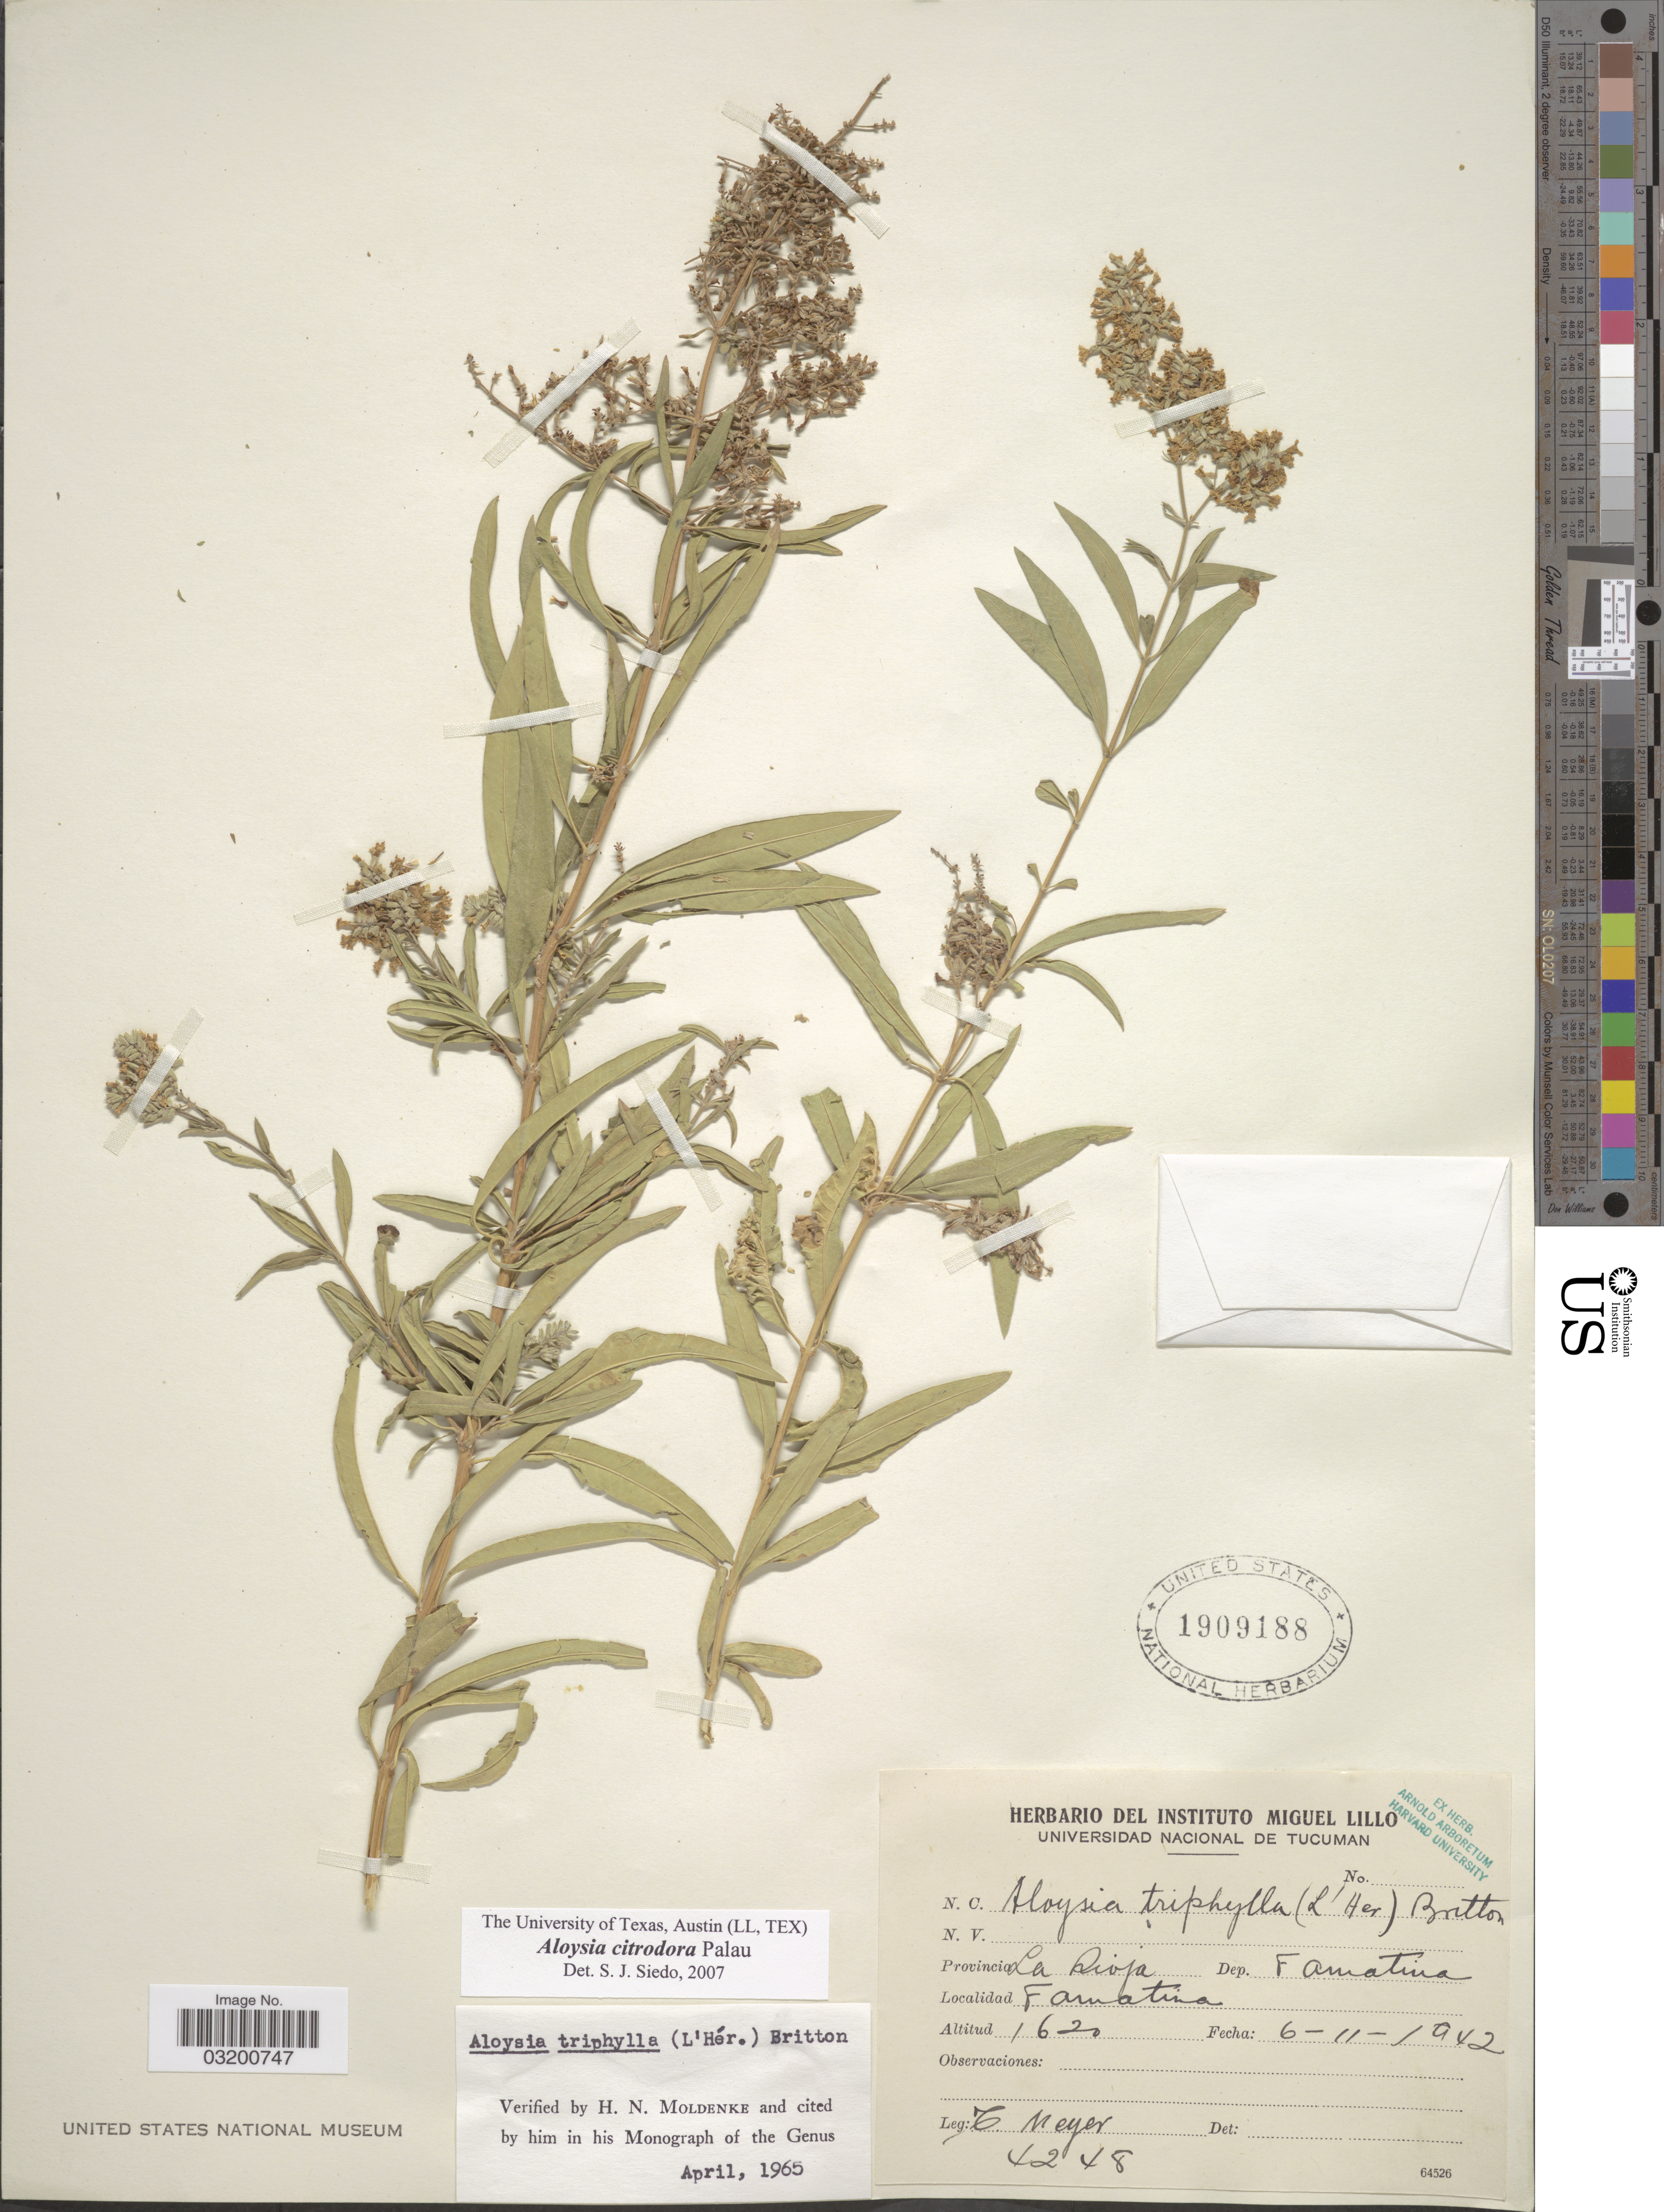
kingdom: Plantae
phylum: Tracheophyta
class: Magnoliopsida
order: Lamiales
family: Verbenaceae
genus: Aloysia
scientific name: Aloysia citrodora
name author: Paláu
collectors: C. Meyer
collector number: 4248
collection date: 1942-11-06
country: Argentina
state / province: La Rioja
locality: Dep. Famatina. Famatina.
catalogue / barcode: US 1909188